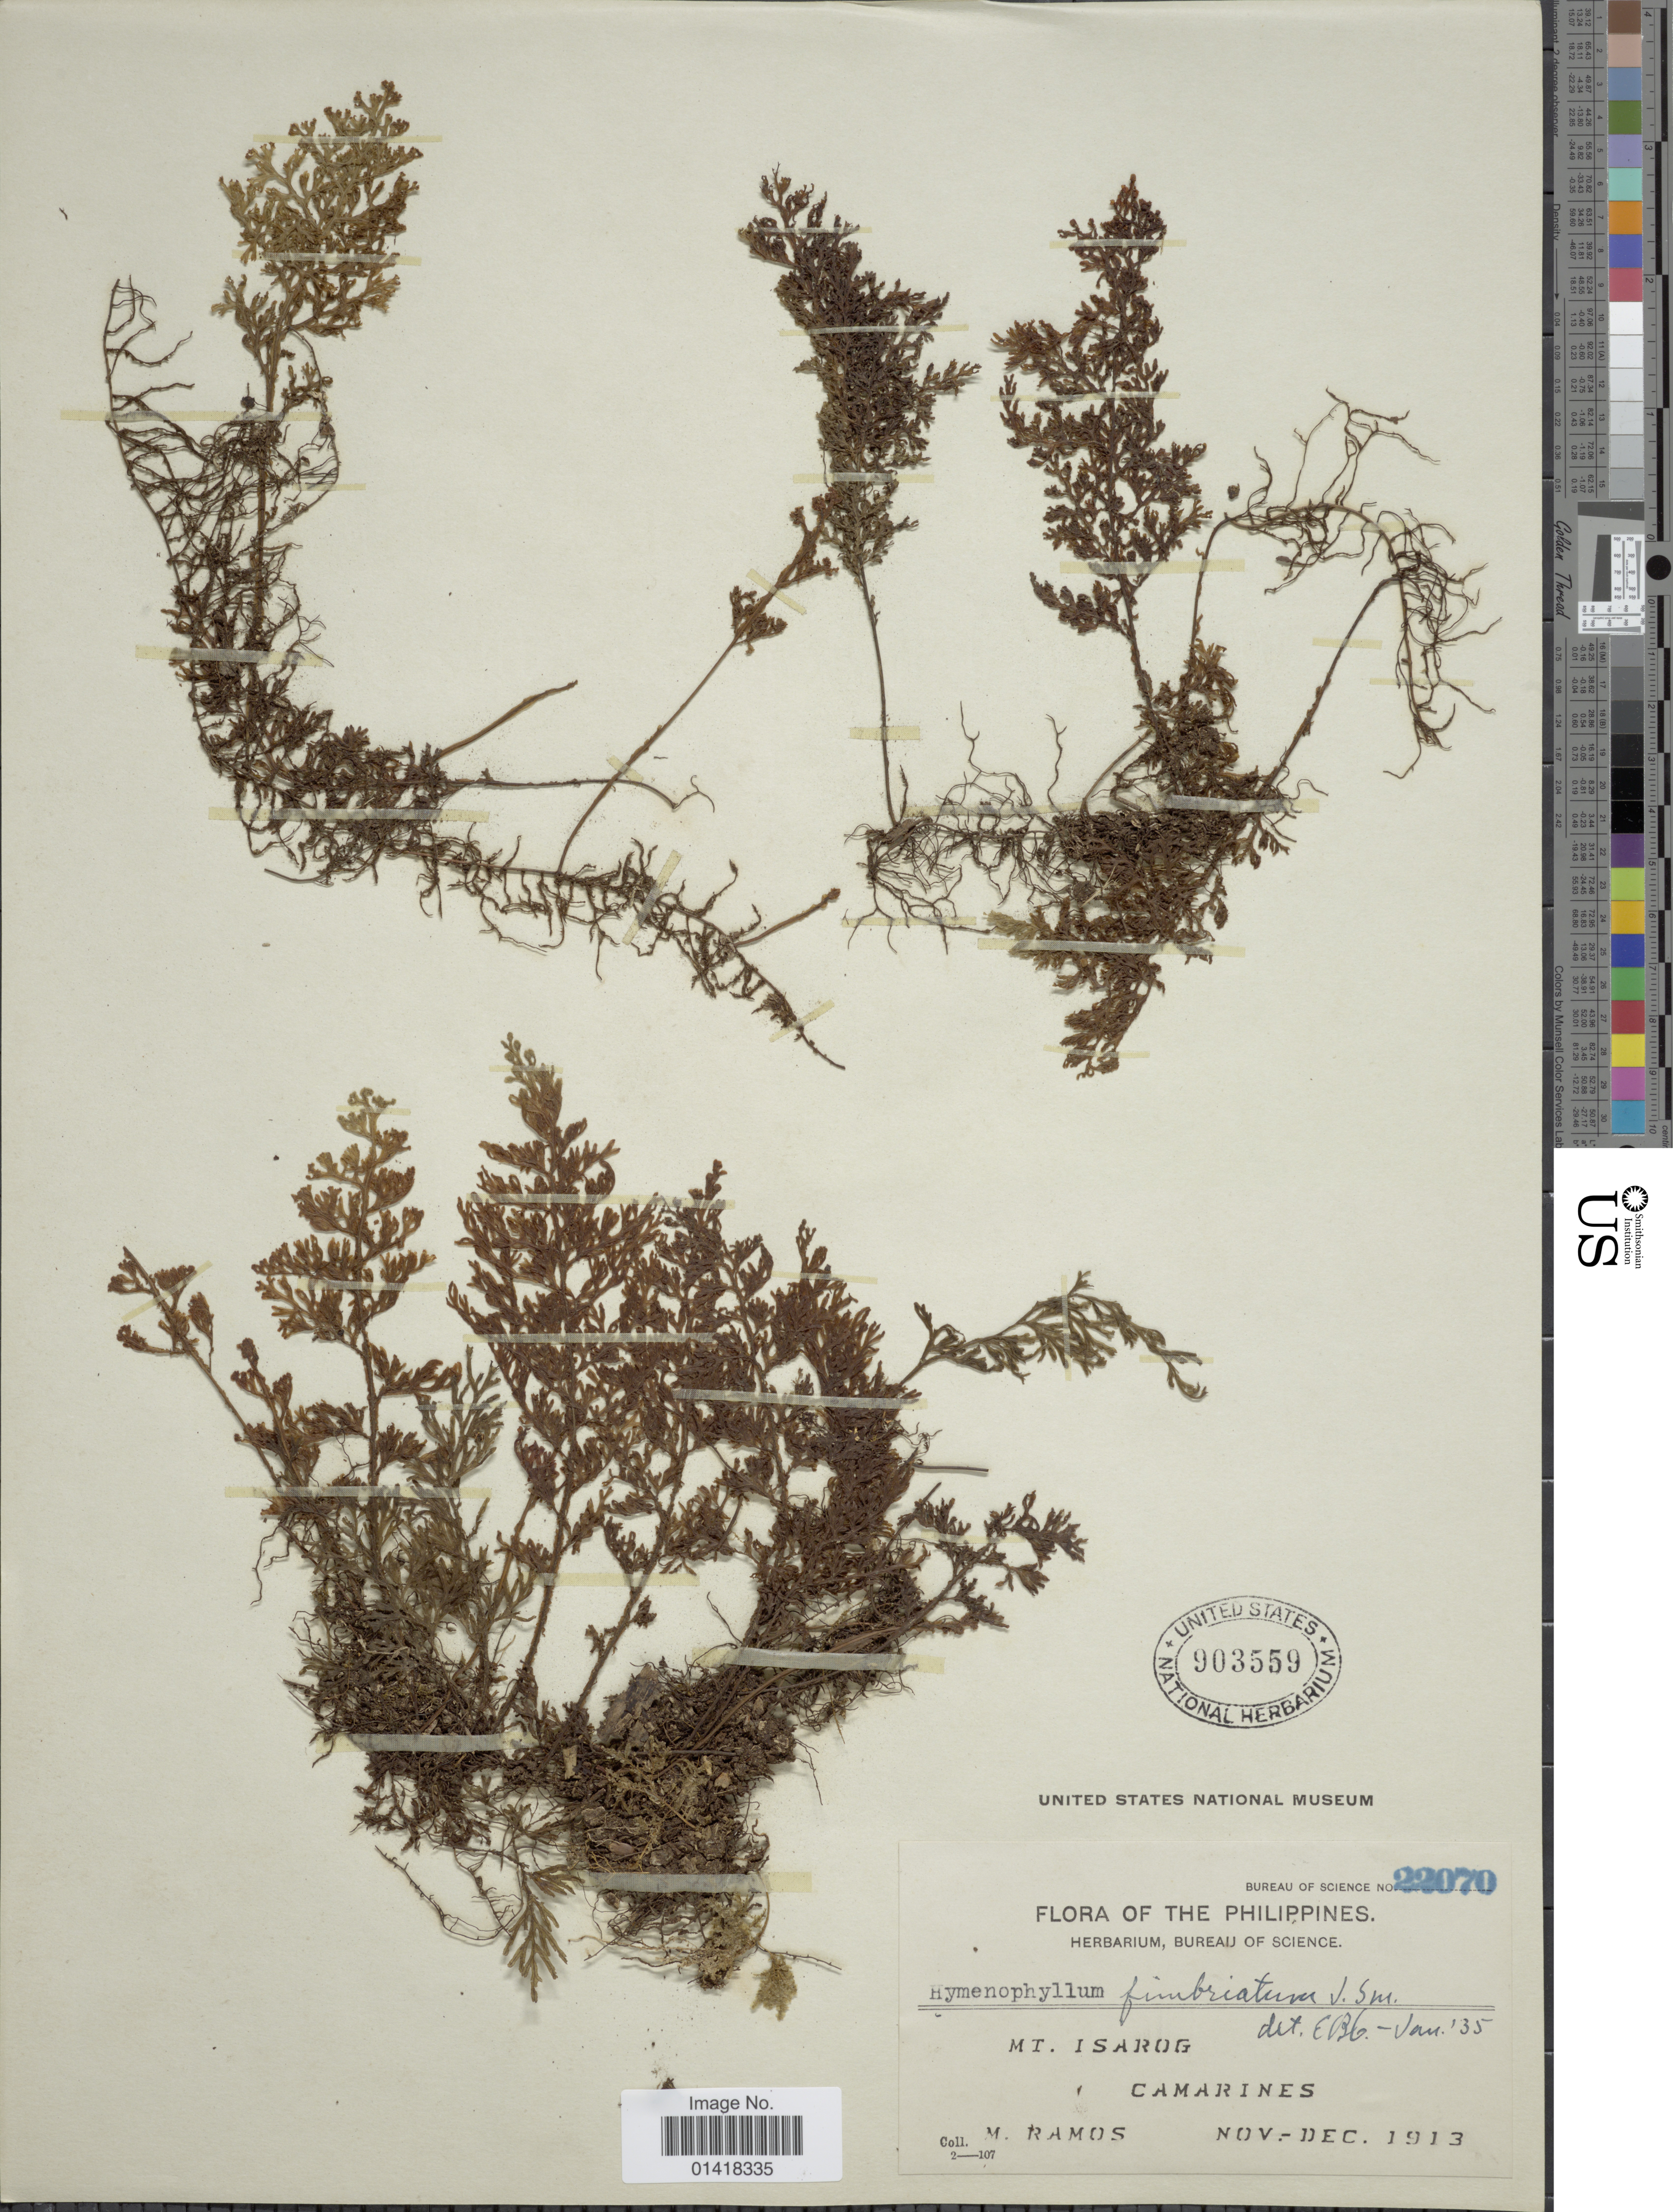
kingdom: Plantae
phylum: Tracheophyta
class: Polypodiopsida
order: Hymenophyllales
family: Hymenophyllaceae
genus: Hymenophyllum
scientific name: Hymenophyllum fimbriatum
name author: J. Sm.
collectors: M. Ramos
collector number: Bureau of Science 22070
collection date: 1913-11/1913-12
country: Philippines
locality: The Philippines. Mt Isarog. Camarines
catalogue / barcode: US 903559